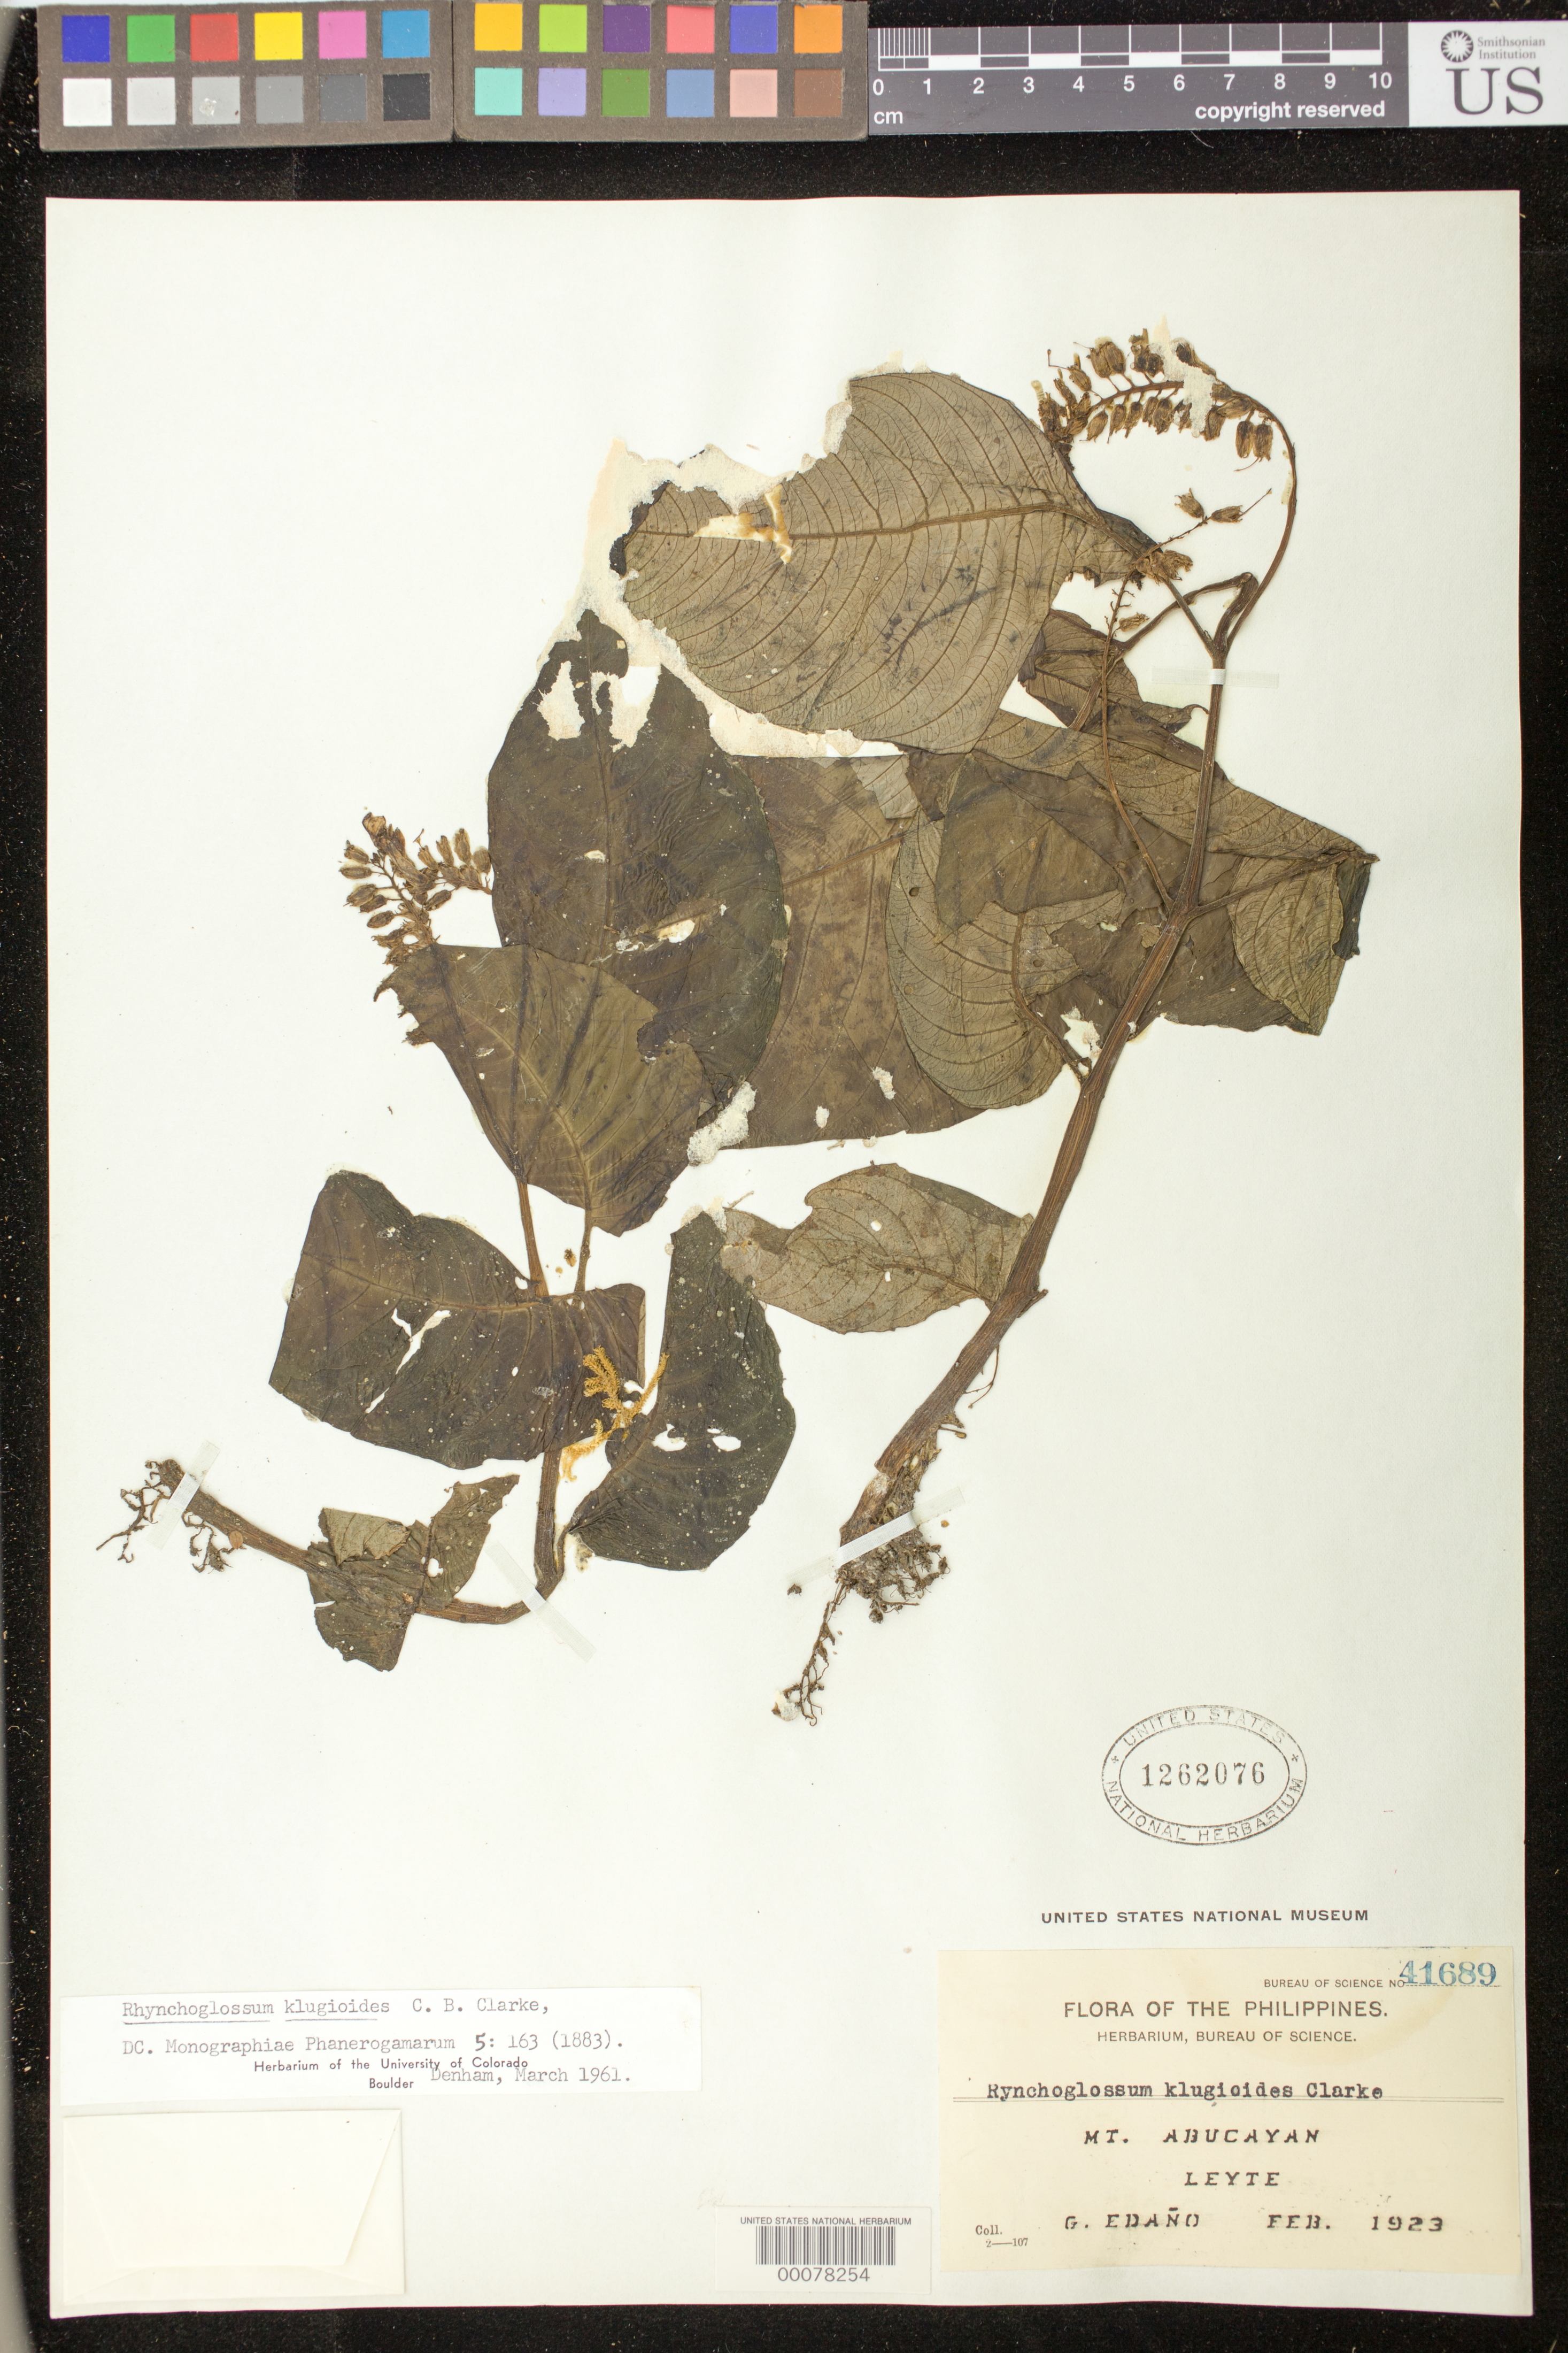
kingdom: Plantae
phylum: Tracheophyta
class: Magnoliopsida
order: Lamiales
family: Gesneriaceae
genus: Rhynchoglossum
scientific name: Rhynchoglossum klugioides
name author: C.B. Clarke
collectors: G. Edaño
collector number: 41689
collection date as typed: Feb 1923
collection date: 1923-02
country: Philippines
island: Leyte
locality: Mt abucayan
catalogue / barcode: US 1262076